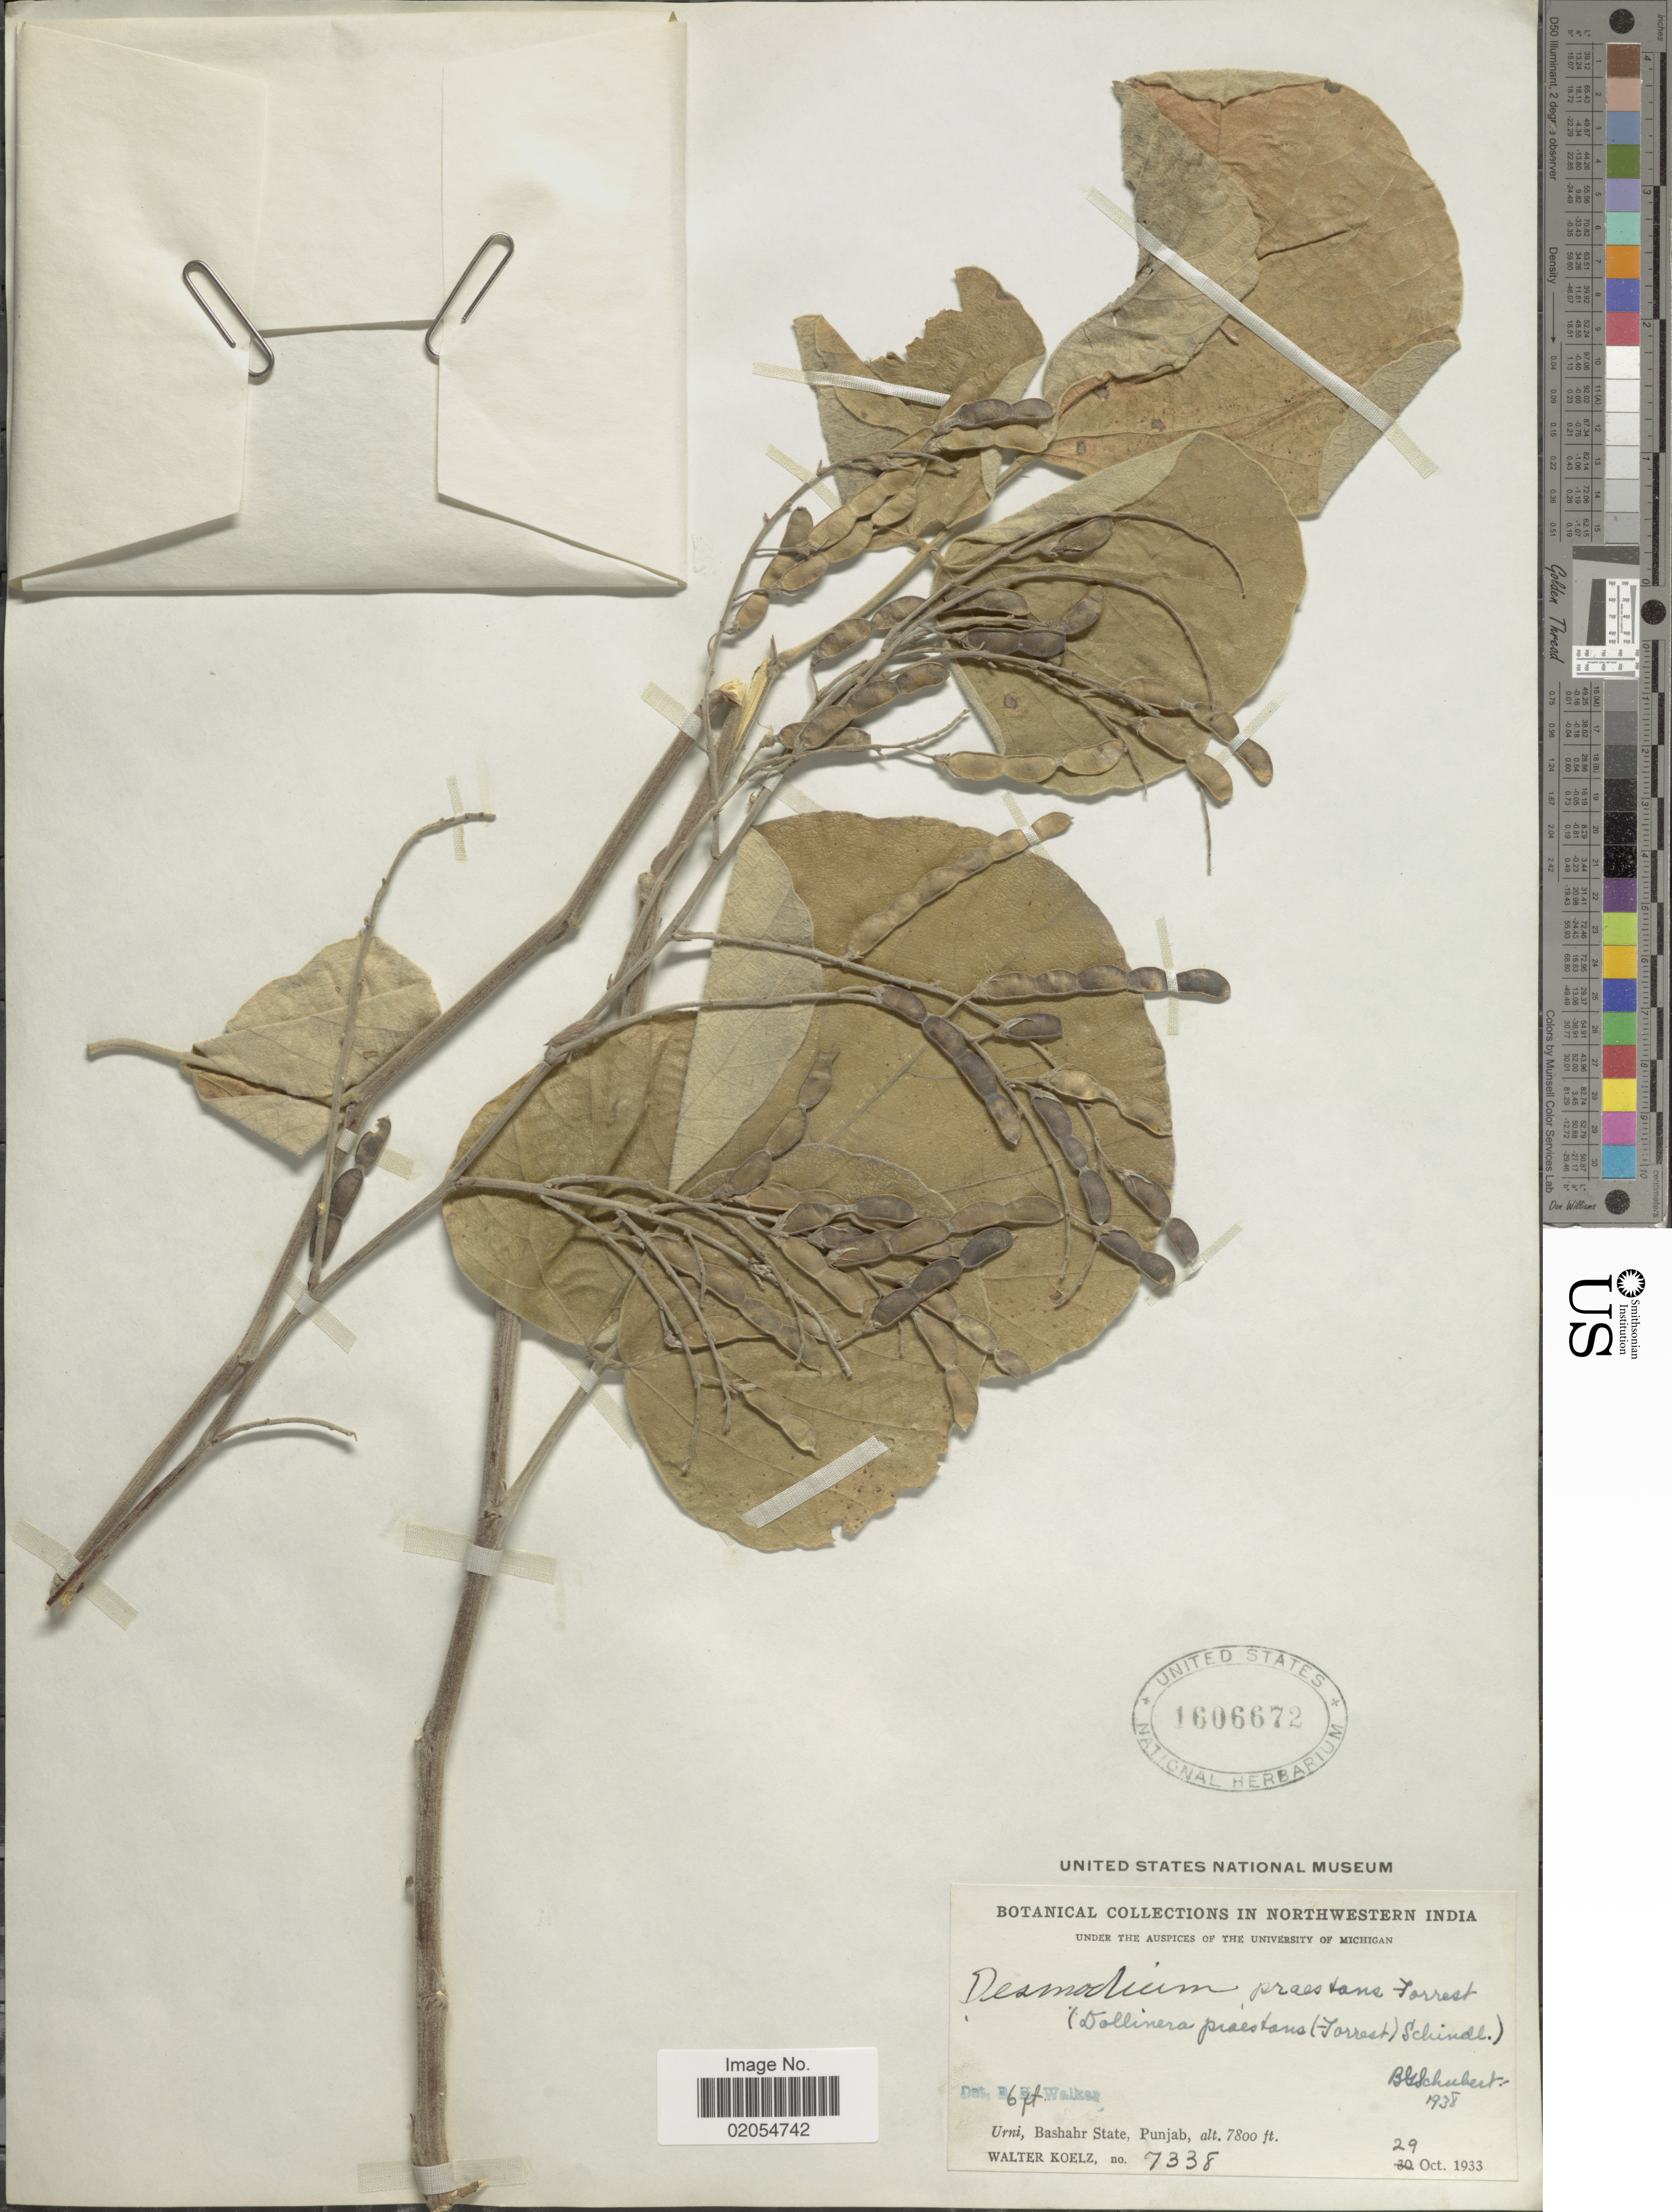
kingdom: Plantae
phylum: Tracheophyta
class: Magnoliopsida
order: Fabales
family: Fabaceae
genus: Sunhangia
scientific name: Sunhangia yunnanensis var. praestans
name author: (Forrest ex W.W. Sm.) H. Ohashi & K. Ohashi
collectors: W. N. Koelz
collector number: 7338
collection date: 1933-10-29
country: India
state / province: Punjab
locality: Northwestern India. Urni, Bashahr State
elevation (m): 2377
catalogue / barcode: US 1606672